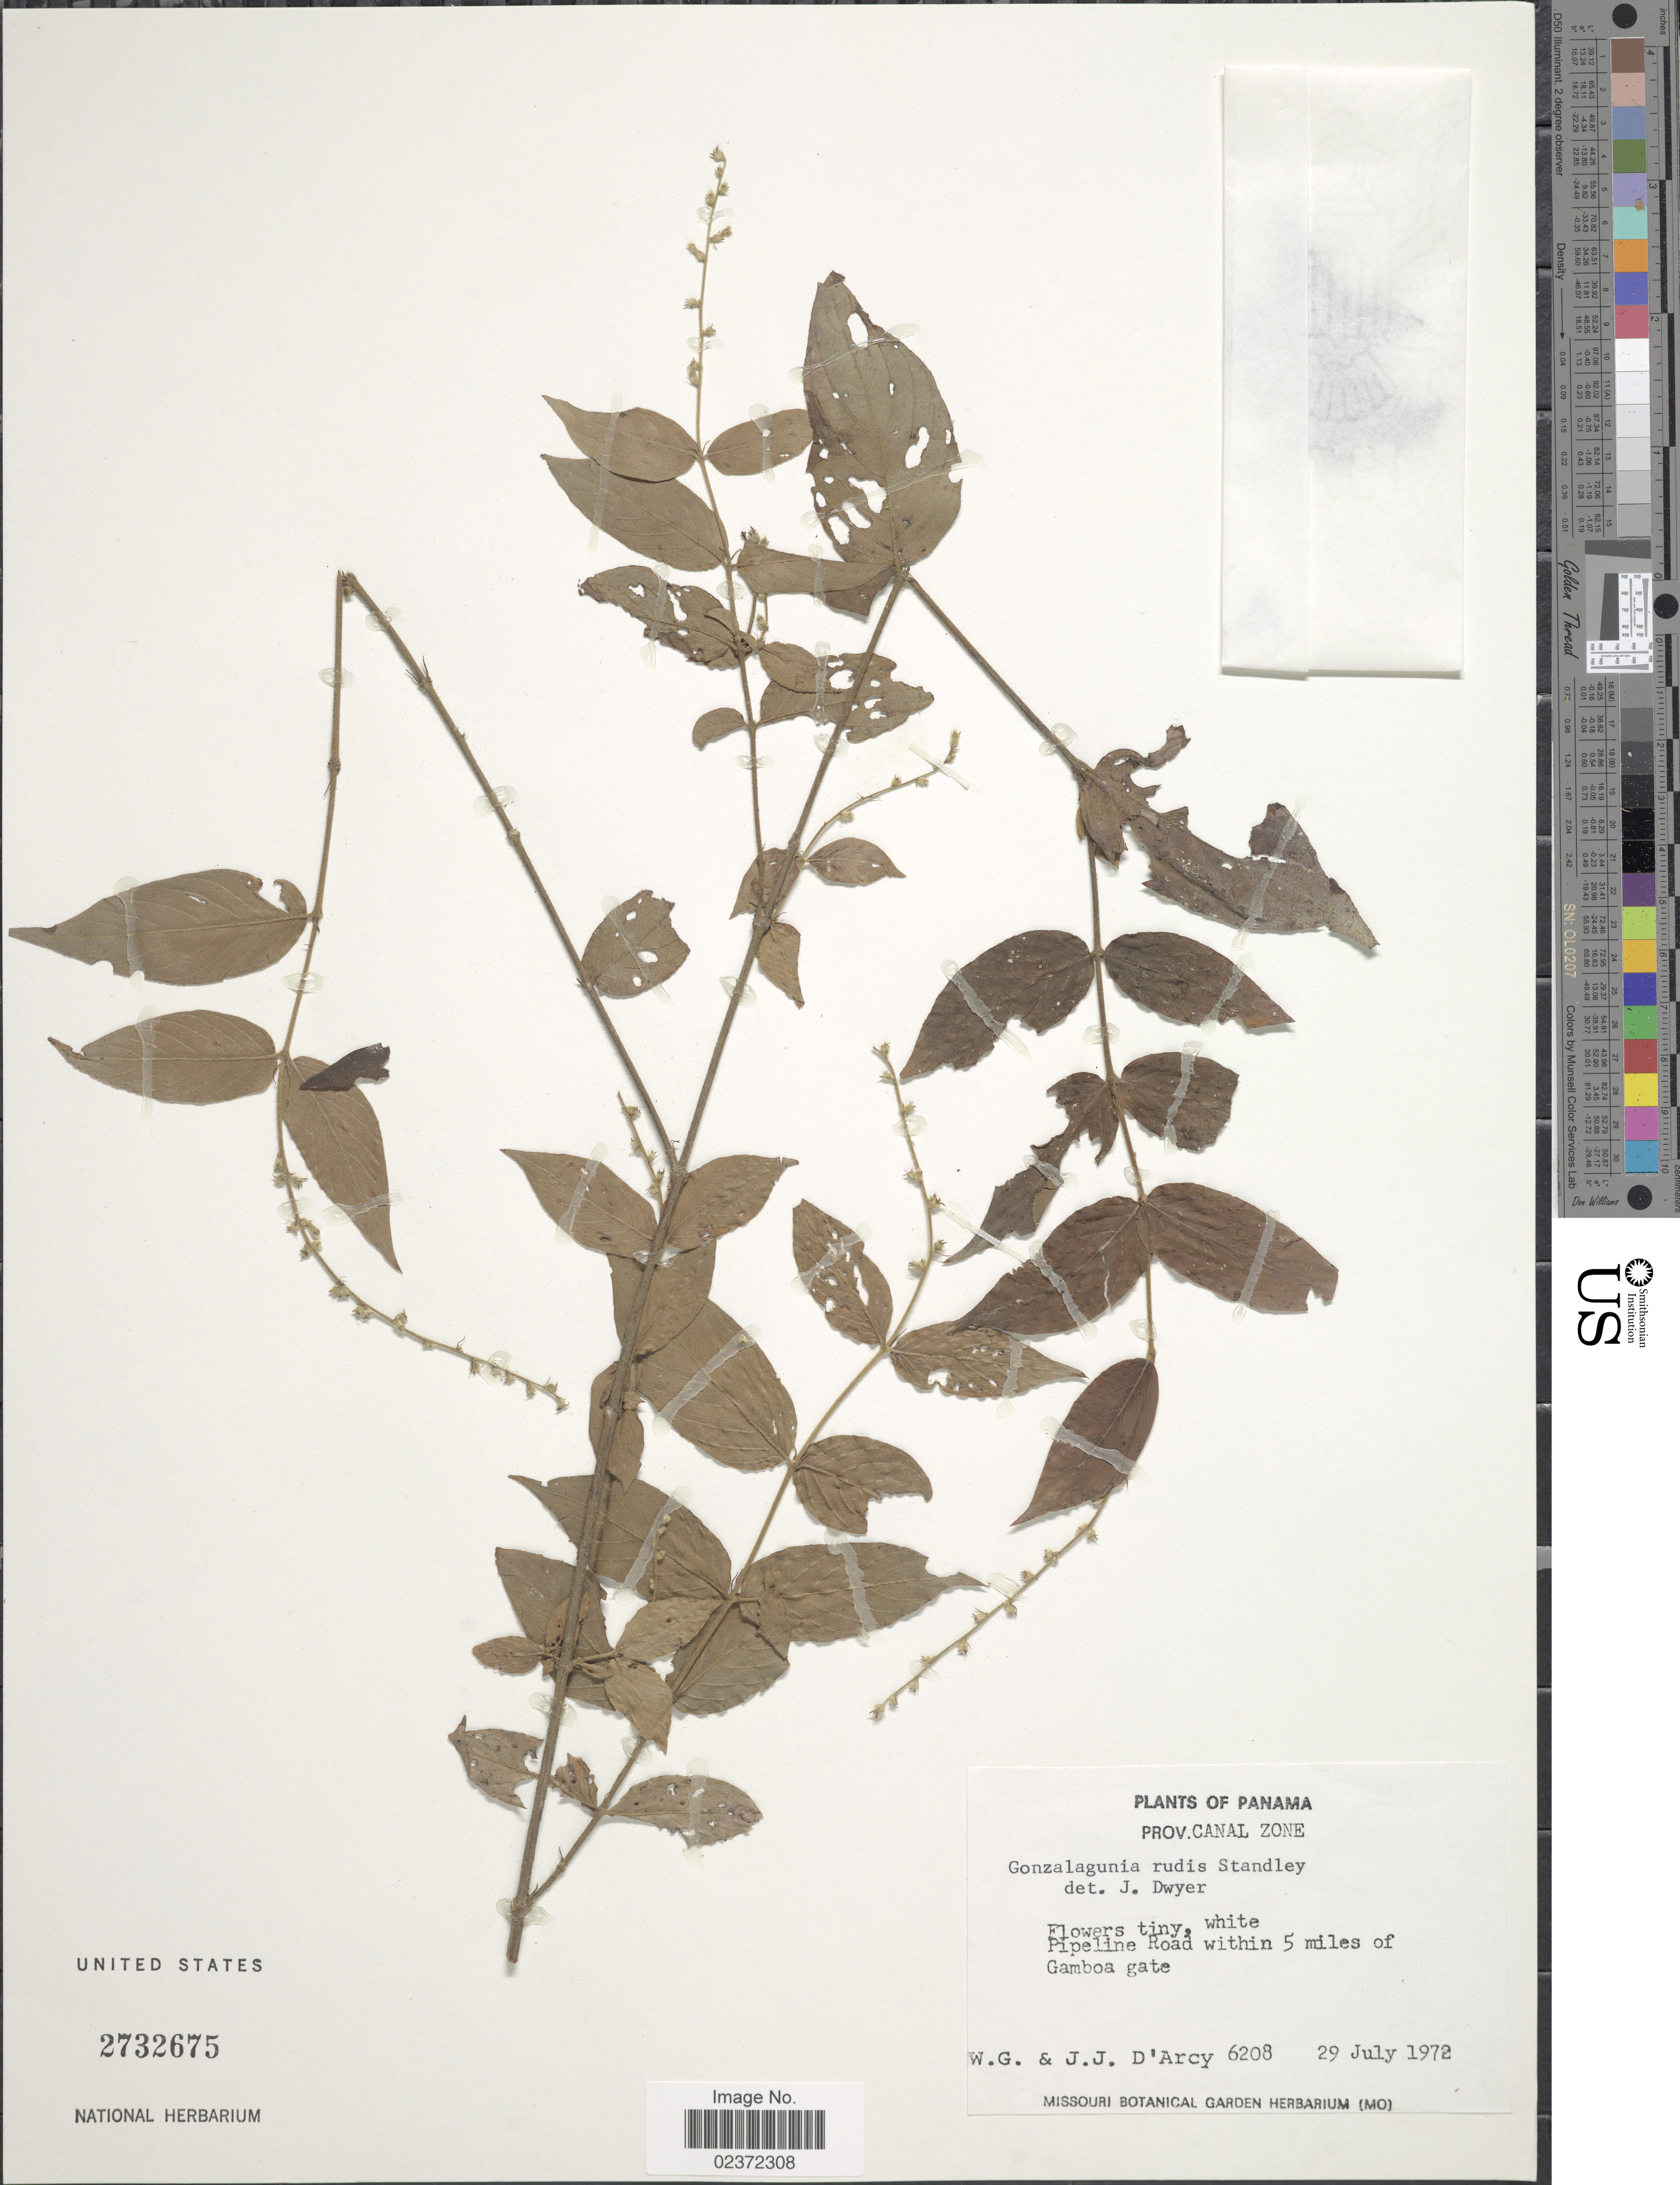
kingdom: Plantae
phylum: Tracheophyta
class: Magnoliopsida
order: Gentianales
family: Rubiaceae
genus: Duggena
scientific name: Duggena rudis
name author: Standl.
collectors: W. G. D'Arcy & J. D'Arcy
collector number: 6208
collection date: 1972-07-29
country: Panama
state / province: Colón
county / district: Canal Zone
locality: Canal Zone, Pipeline Road within 5 miles of Gamboa State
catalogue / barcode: US 2732675